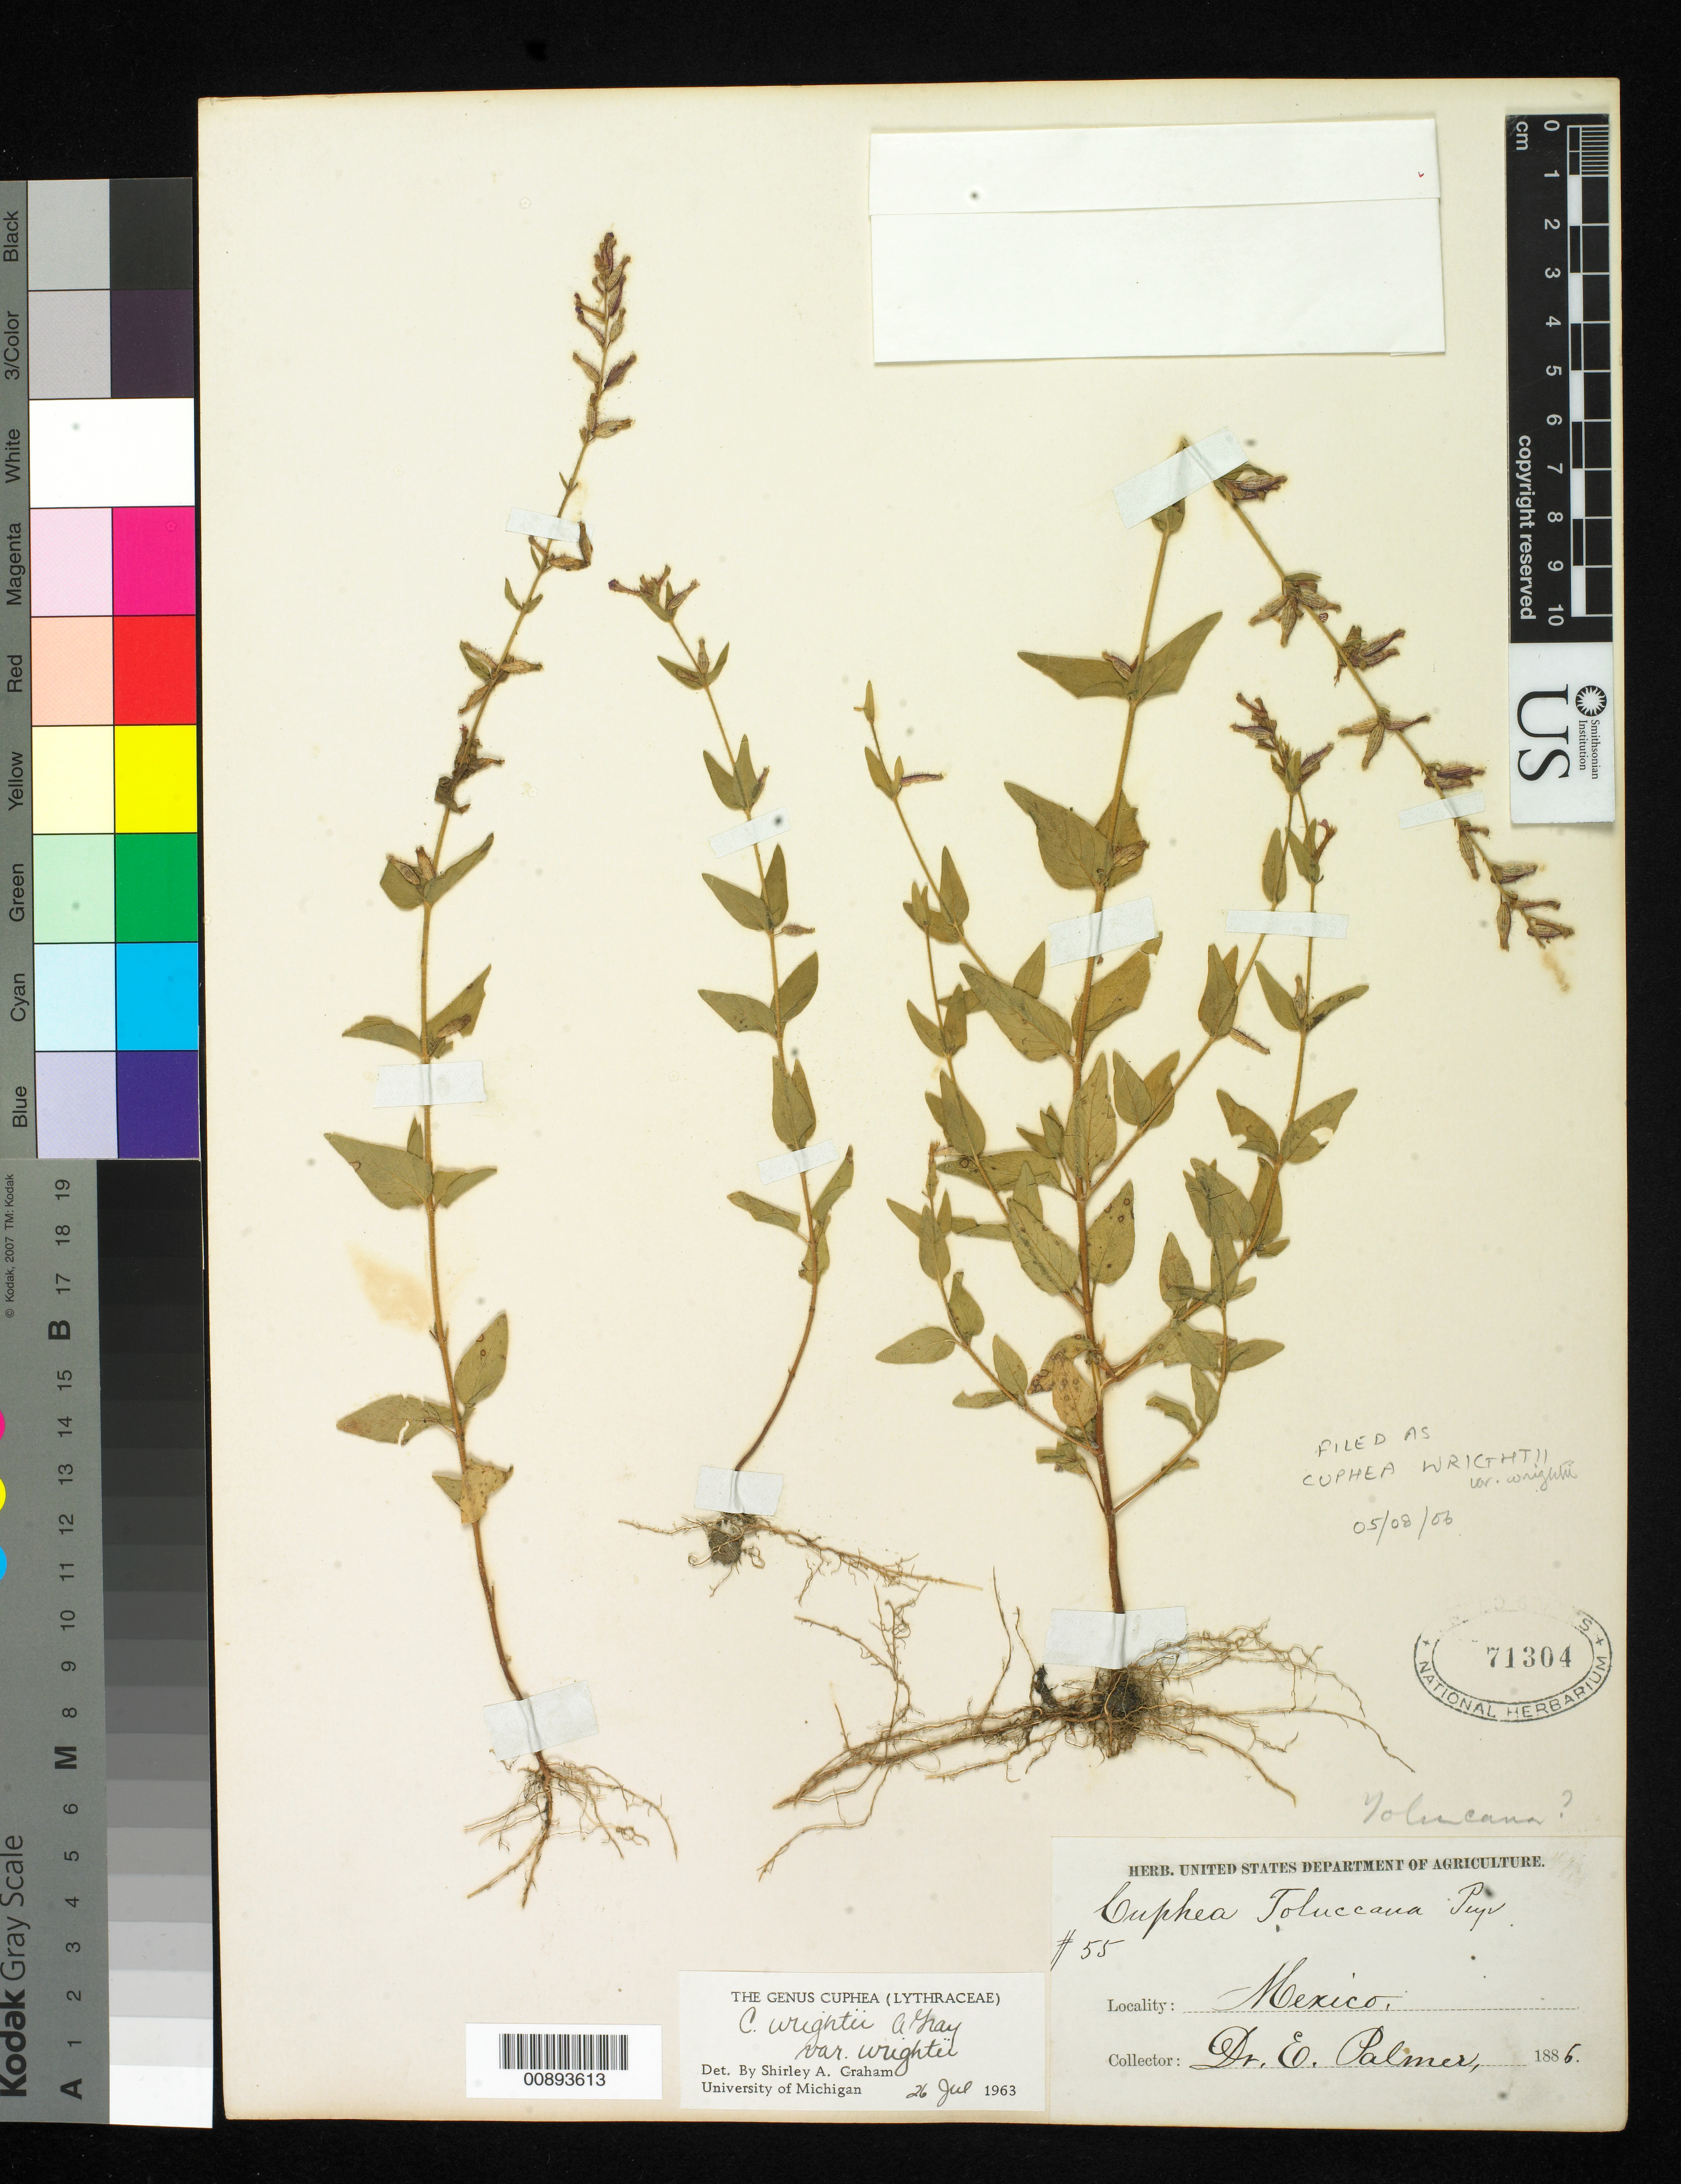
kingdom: Plantae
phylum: Tracheophyta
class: Magnoliopsida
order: Myrtales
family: Lythraceae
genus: Cuphea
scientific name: Cuphea wrightii var. wrightii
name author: A. Gray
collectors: E. Palmer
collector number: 55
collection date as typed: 1886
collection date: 1886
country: Mexico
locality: Mexico.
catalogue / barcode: US 71304